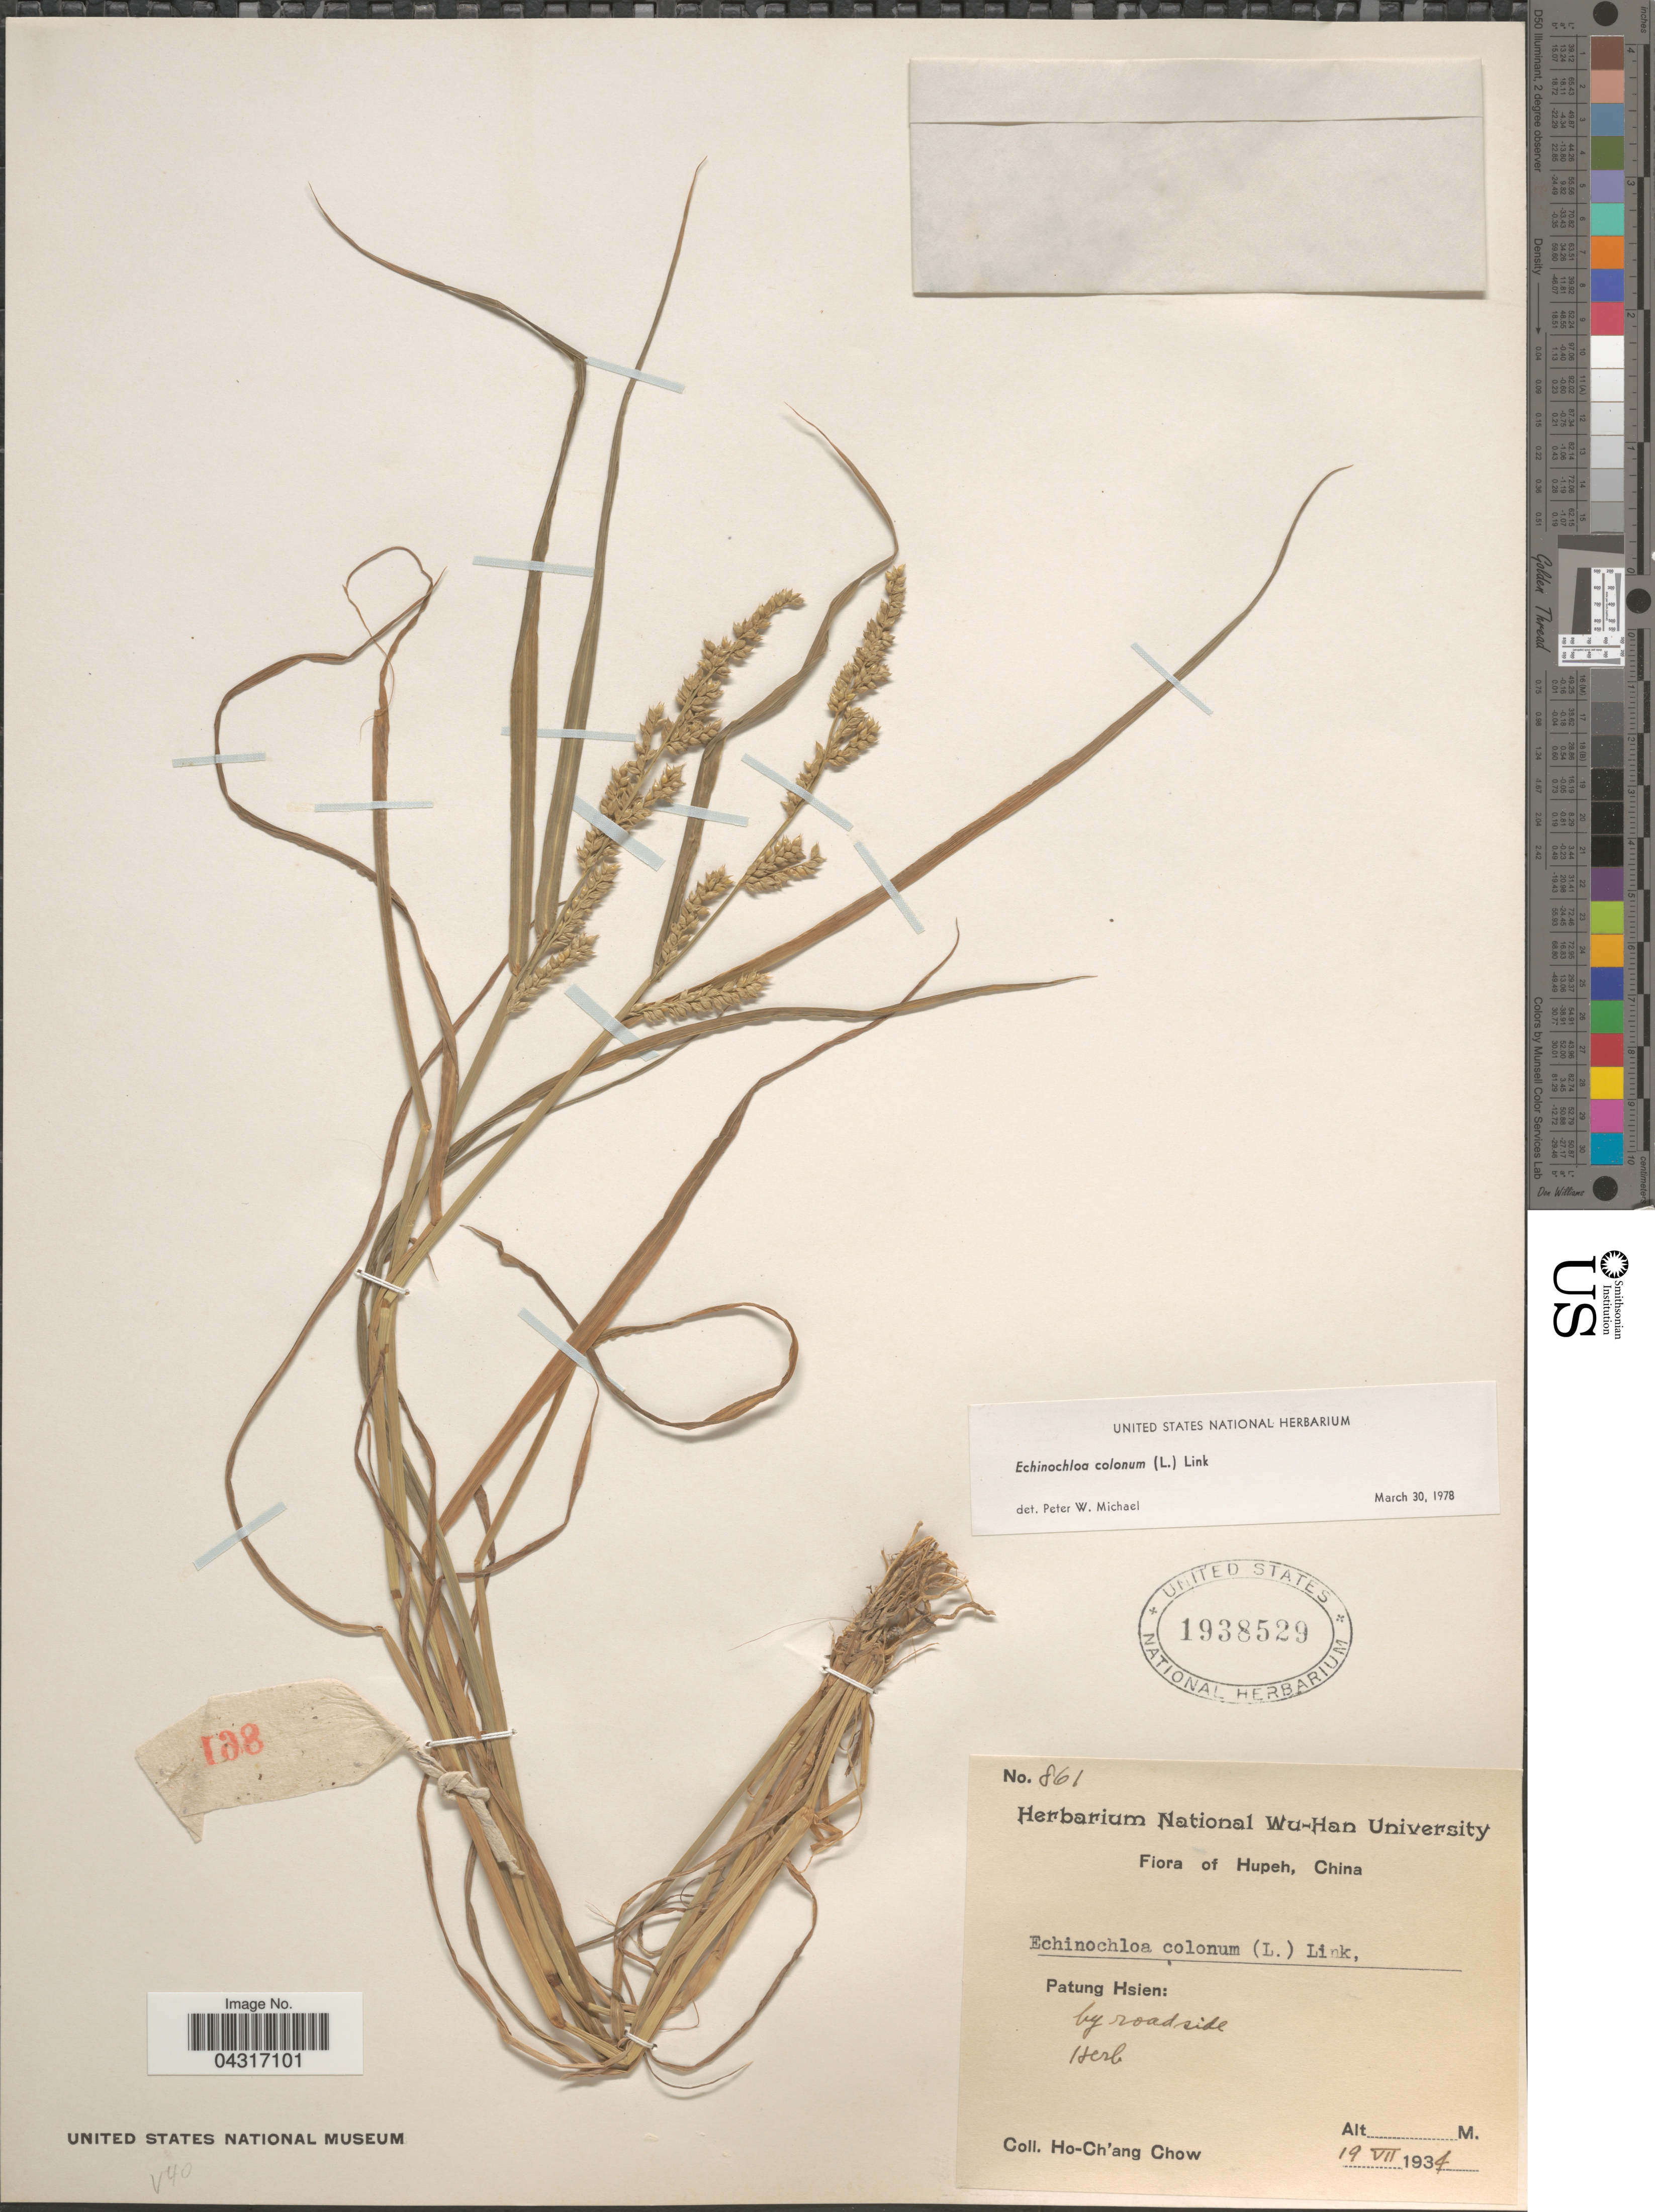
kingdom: Plantae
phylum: Tracheophyta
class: Liliopsida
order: Poales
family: Poaceae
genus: Echinochloa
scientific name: Echinochloa colona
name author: (L.) Link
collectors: H. Chow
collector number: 861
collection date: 1934-07-19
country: China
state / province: Hubei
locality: Hupeh. Patung Hsien: by roadside.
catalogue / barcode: US 1938529